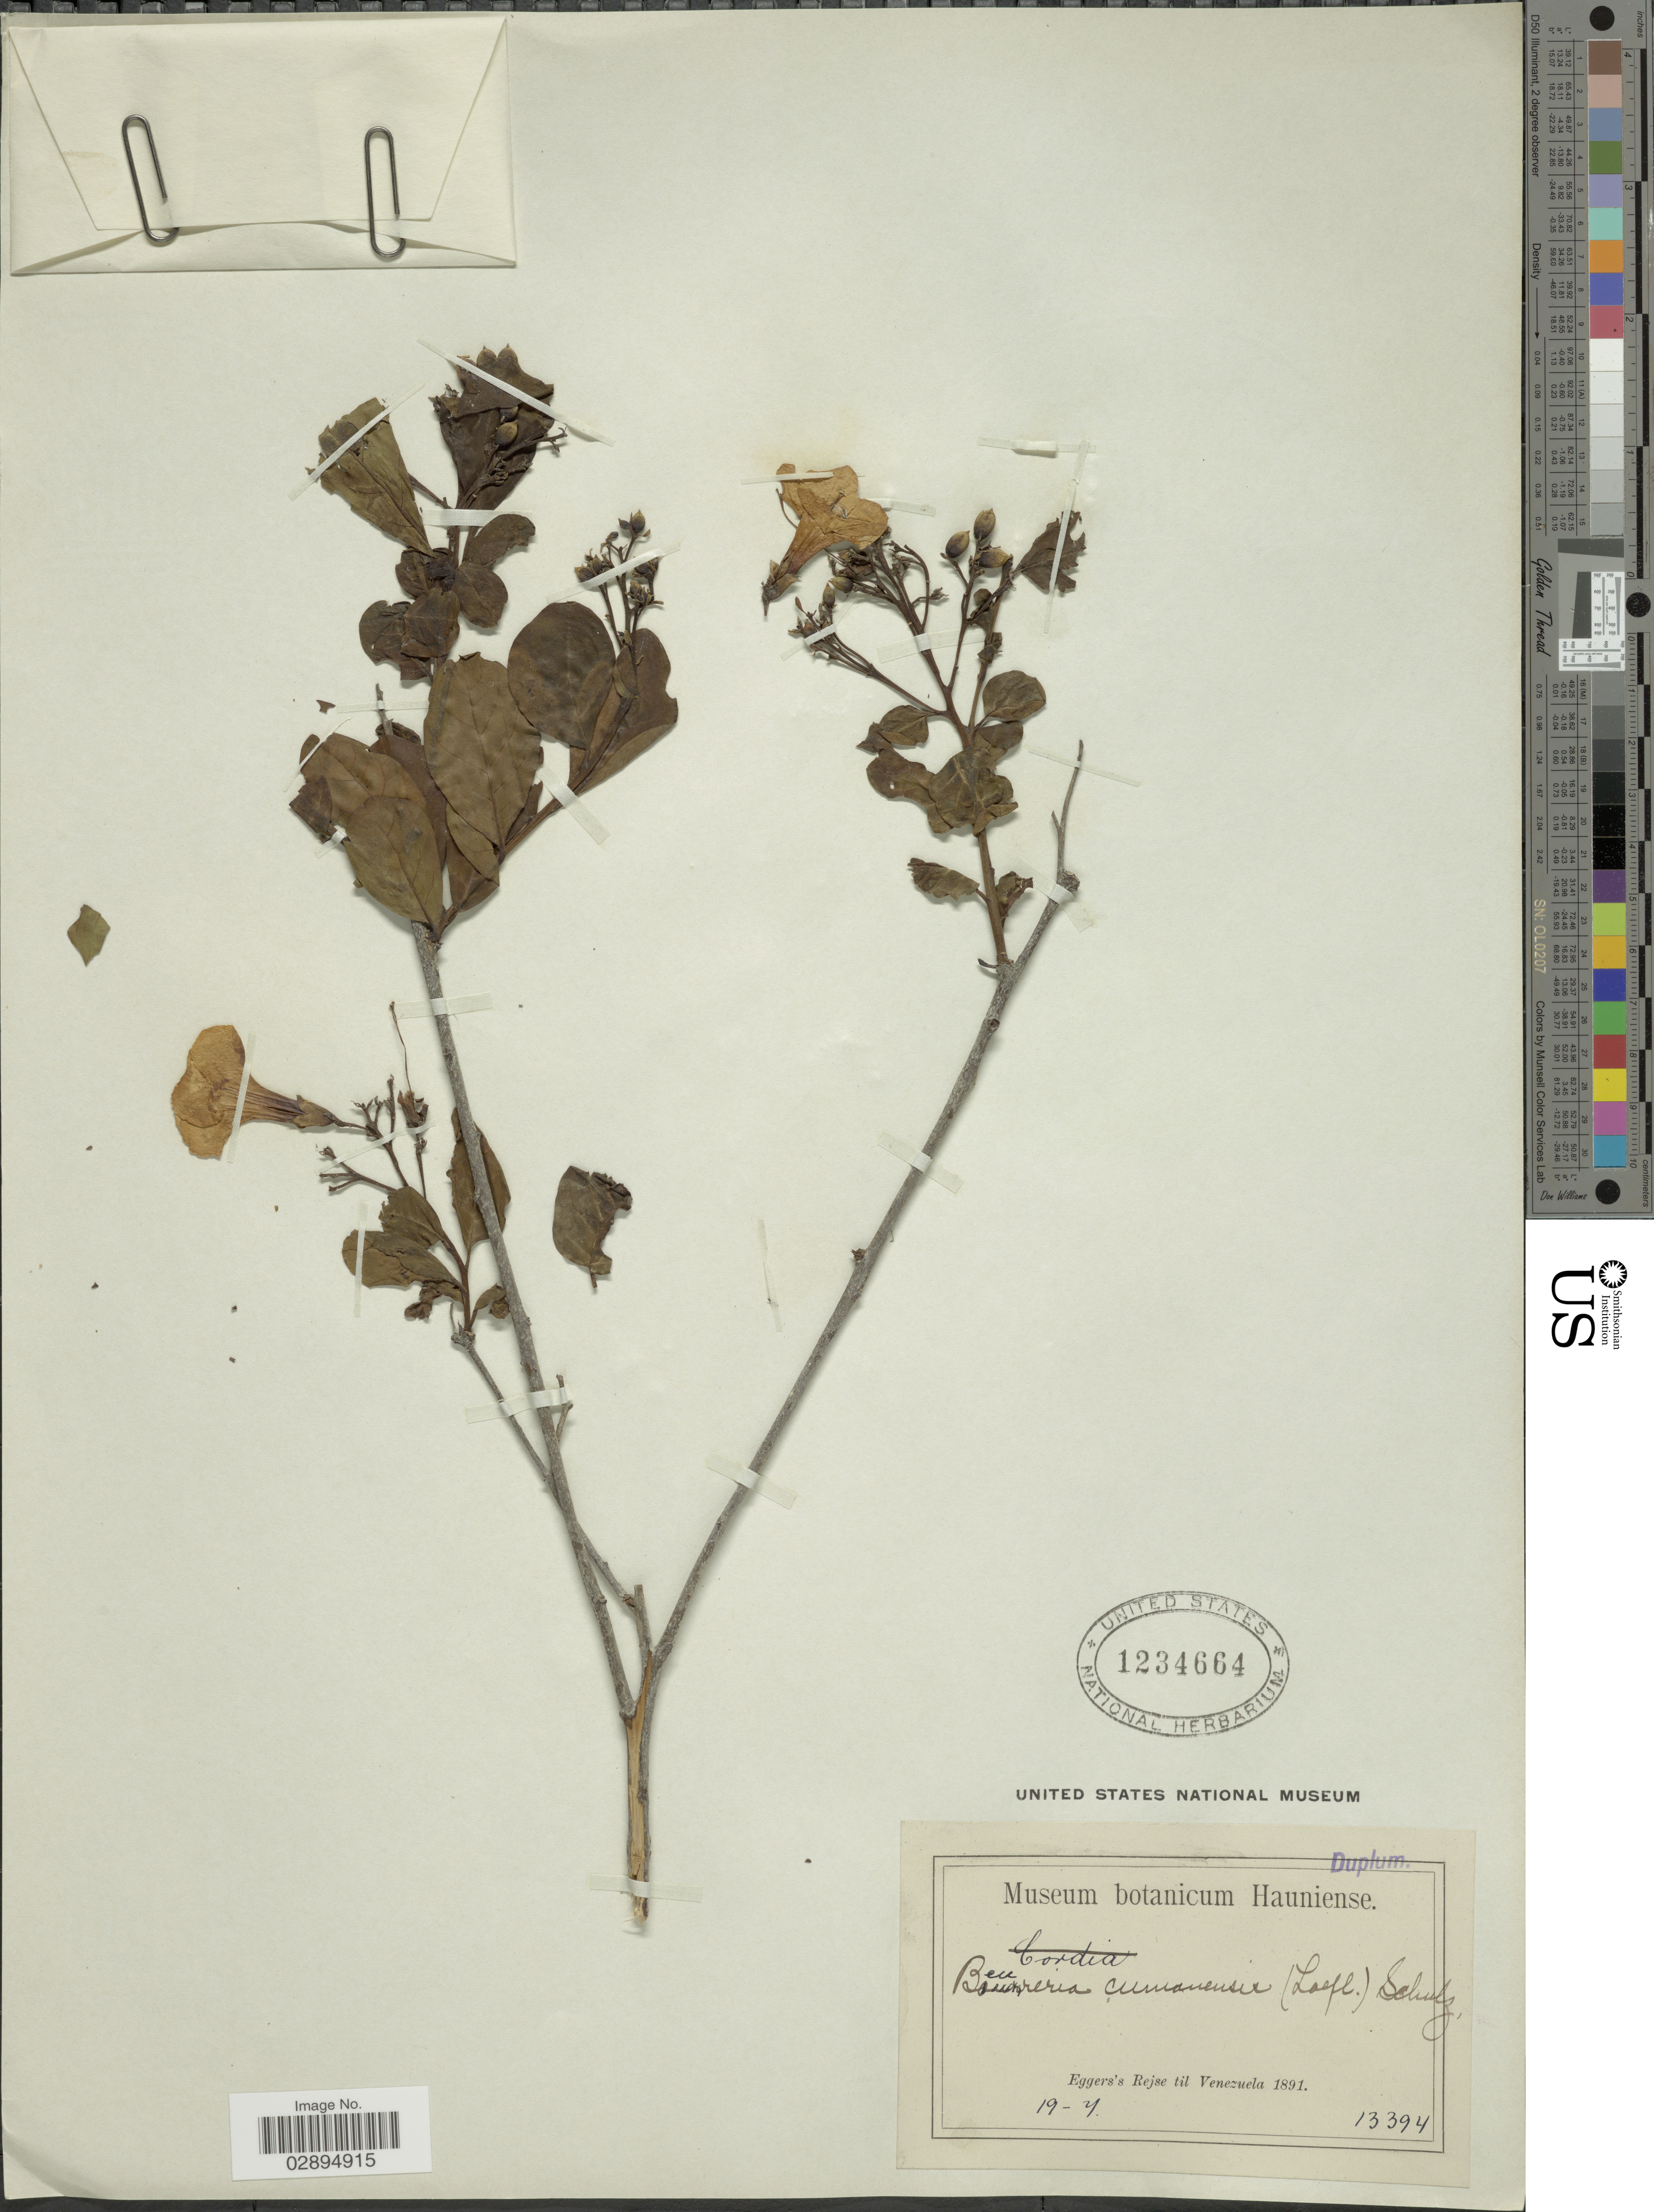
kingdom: Plantae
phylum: Tracheophyta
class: Magnoliopsida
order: Boraginales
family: Ehretiaceae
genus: Bourreria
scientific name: Bourreria exsucca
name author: (L.) Jacq.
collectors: -. Eggers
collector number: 13394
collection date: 1891-04-19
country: Venezuela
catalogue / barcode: US 1234664